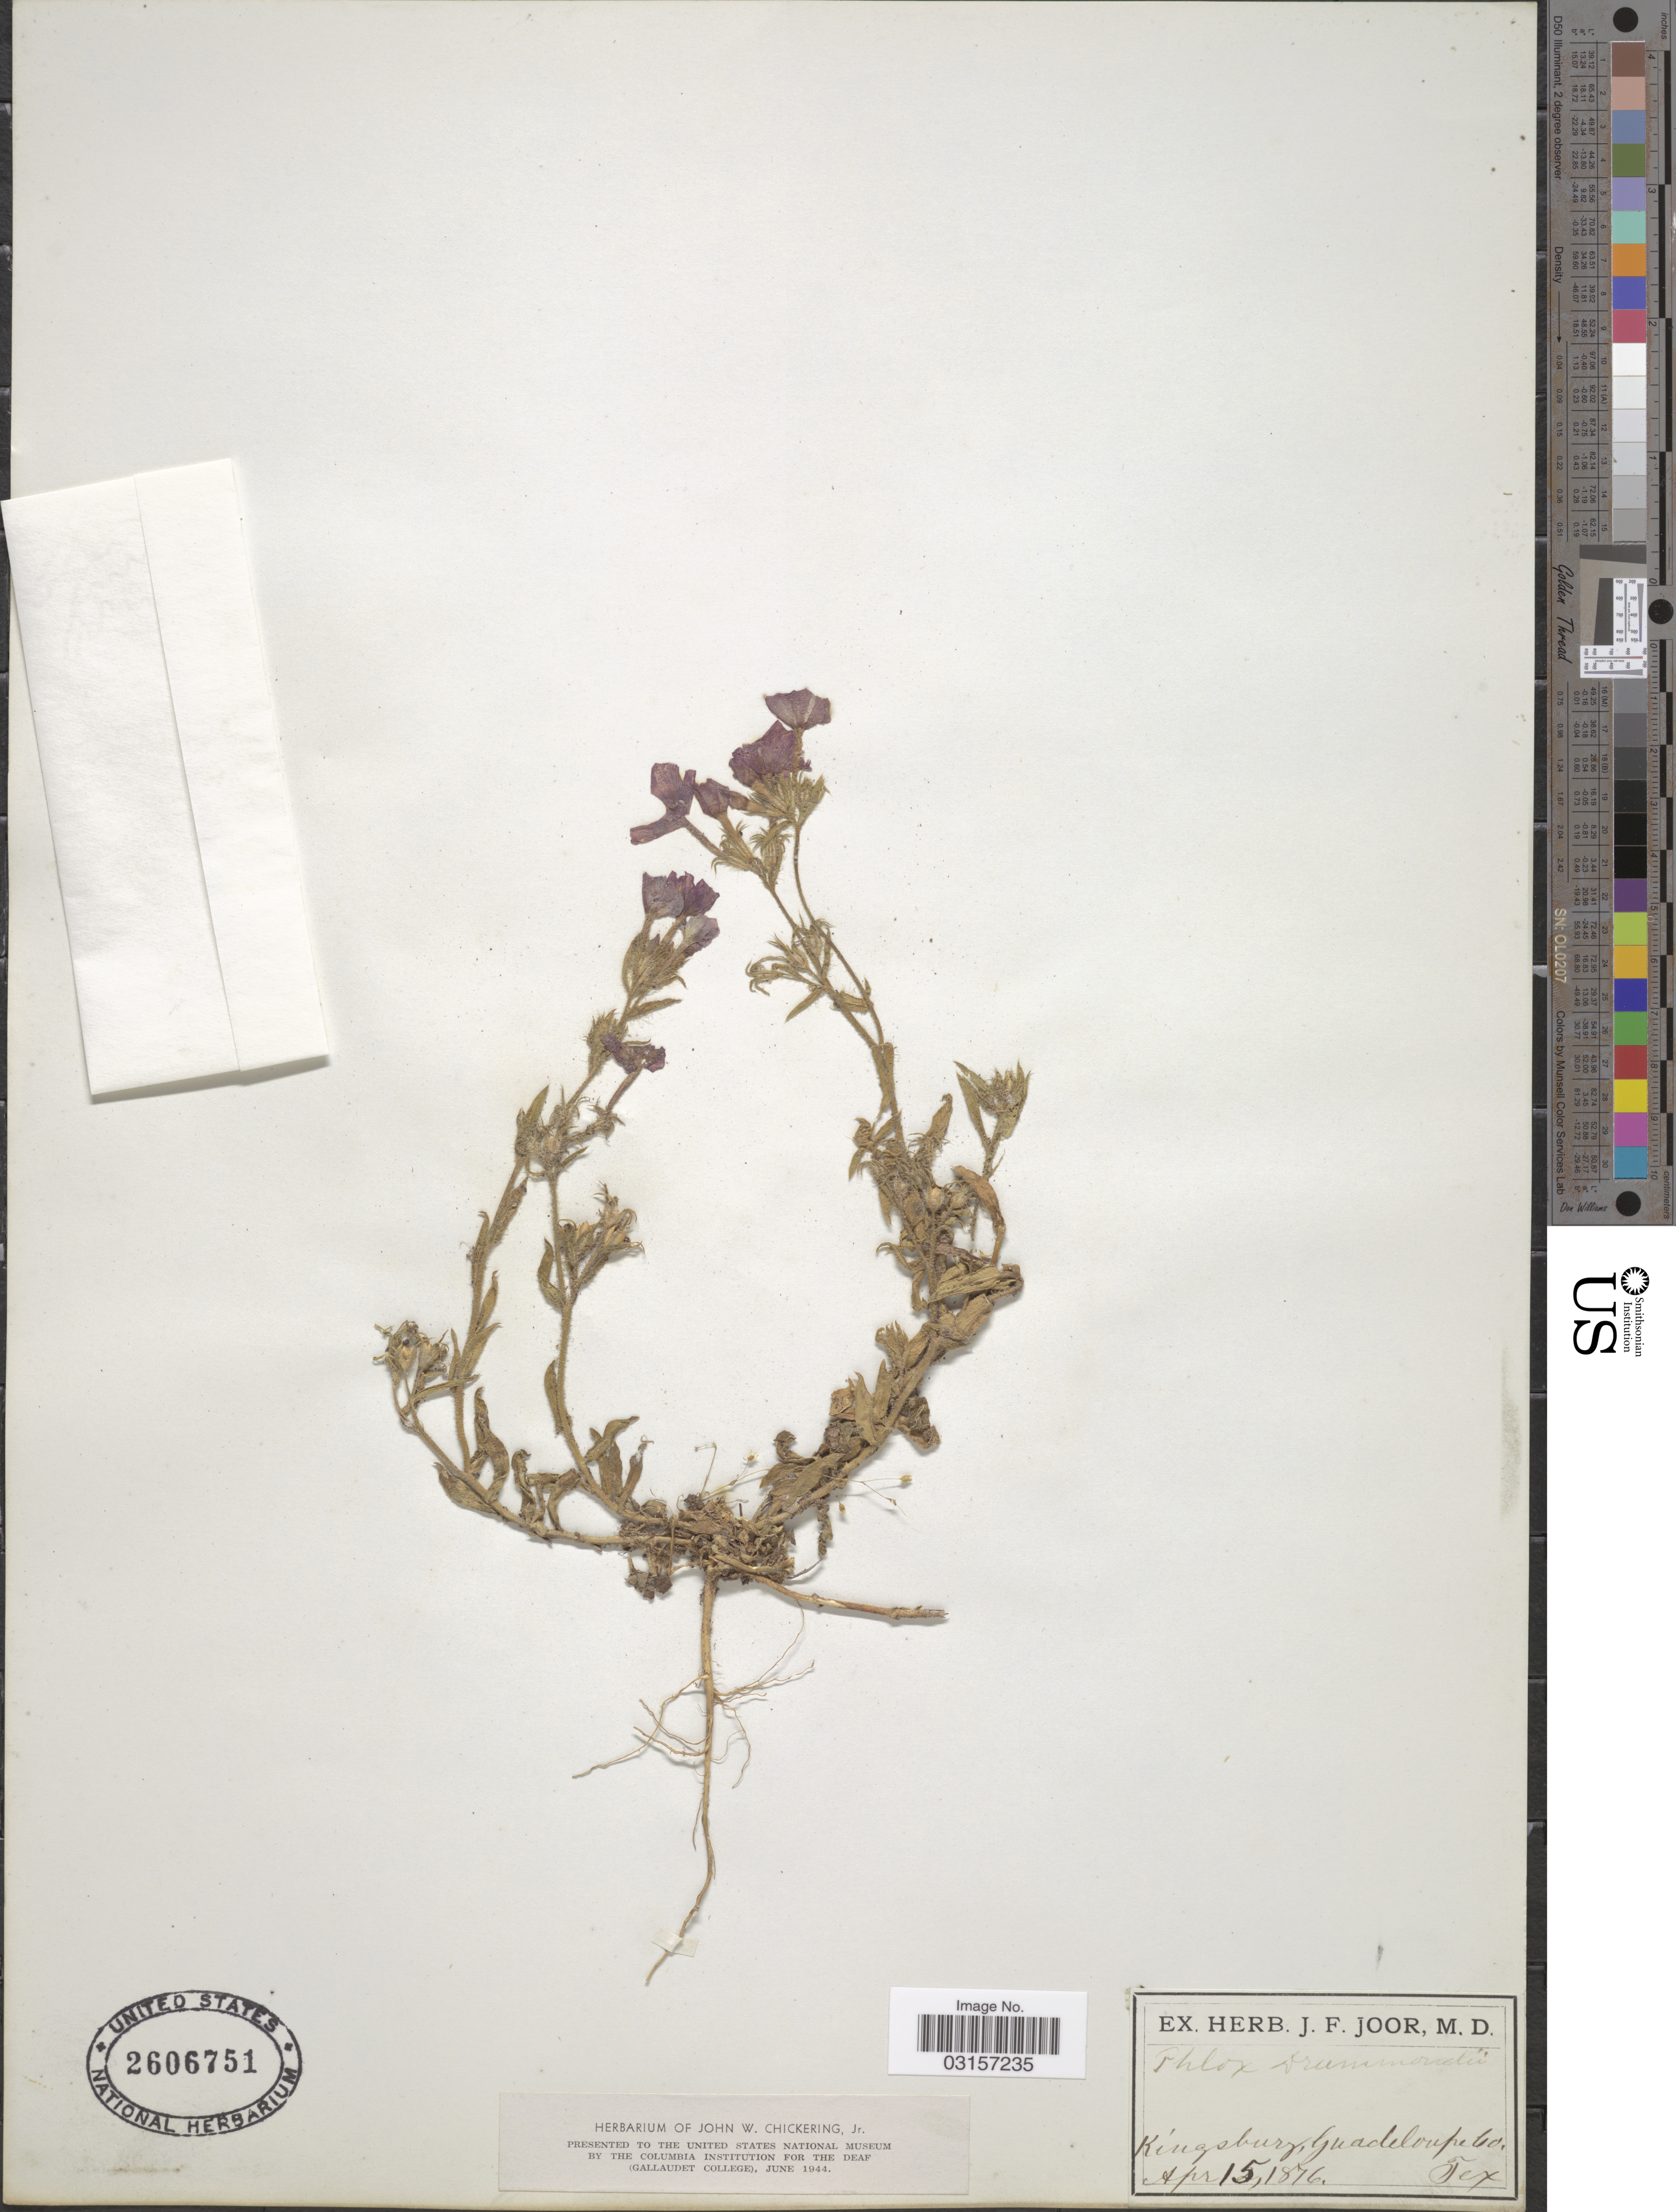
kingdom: Plantae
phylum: Tracheophyta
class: Magnoliopsida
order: Ericales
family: Polemoniaceae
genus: Phlox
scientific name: Phlox drummondii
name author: Hook.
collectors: ex herb. J.F. Joor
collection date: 1876-04-15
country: United States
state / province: Texas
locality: Kingsbury, Guadeloupe Co.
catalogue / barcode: US 2606751